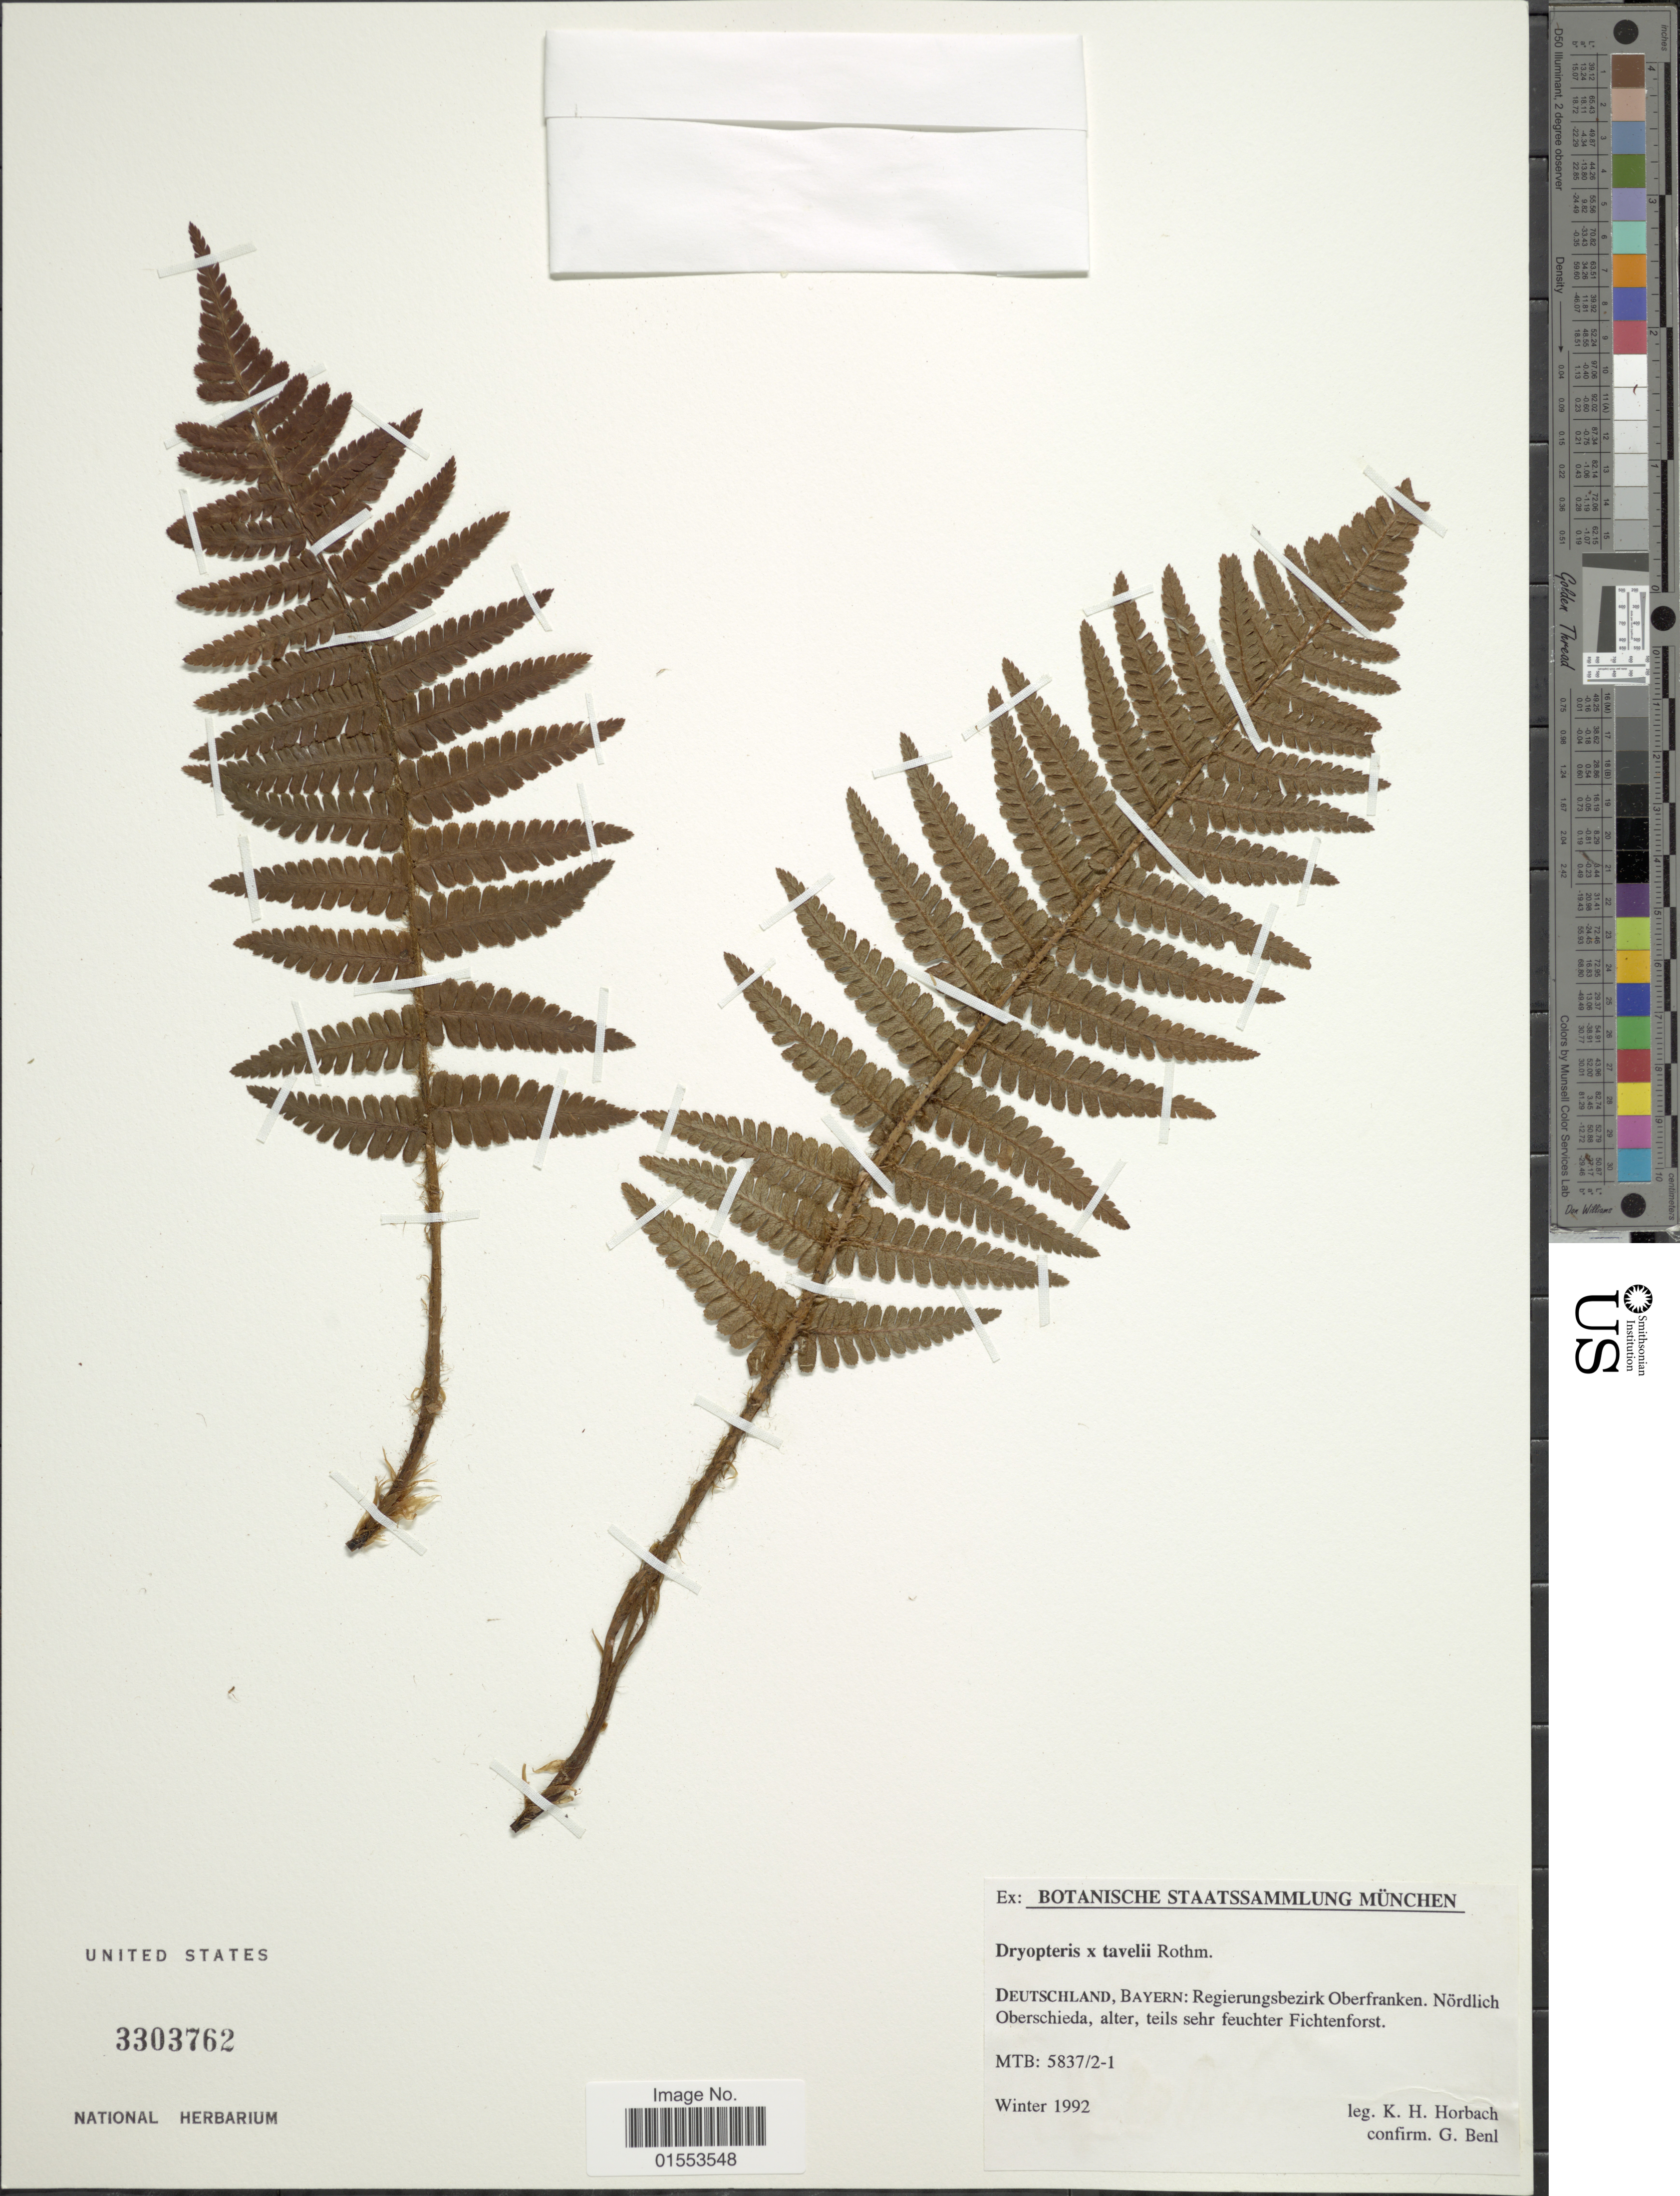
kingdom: Plantae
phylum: Tracheophyta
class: Polypodiopsida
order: Polypodiales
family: Dryopteridaceae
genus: Dryopteris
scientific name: Dryopteris x tavelii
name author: Rothm.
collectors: K. Horbach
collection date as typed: Winter 1992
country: Germany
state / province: Bayern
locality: Deutchland, Bayern: Regierungsbezirk Oberfranken. Nordlich Oberschiede, alter teils sehr feuchter Fichtenforst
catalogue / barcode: US 3303762